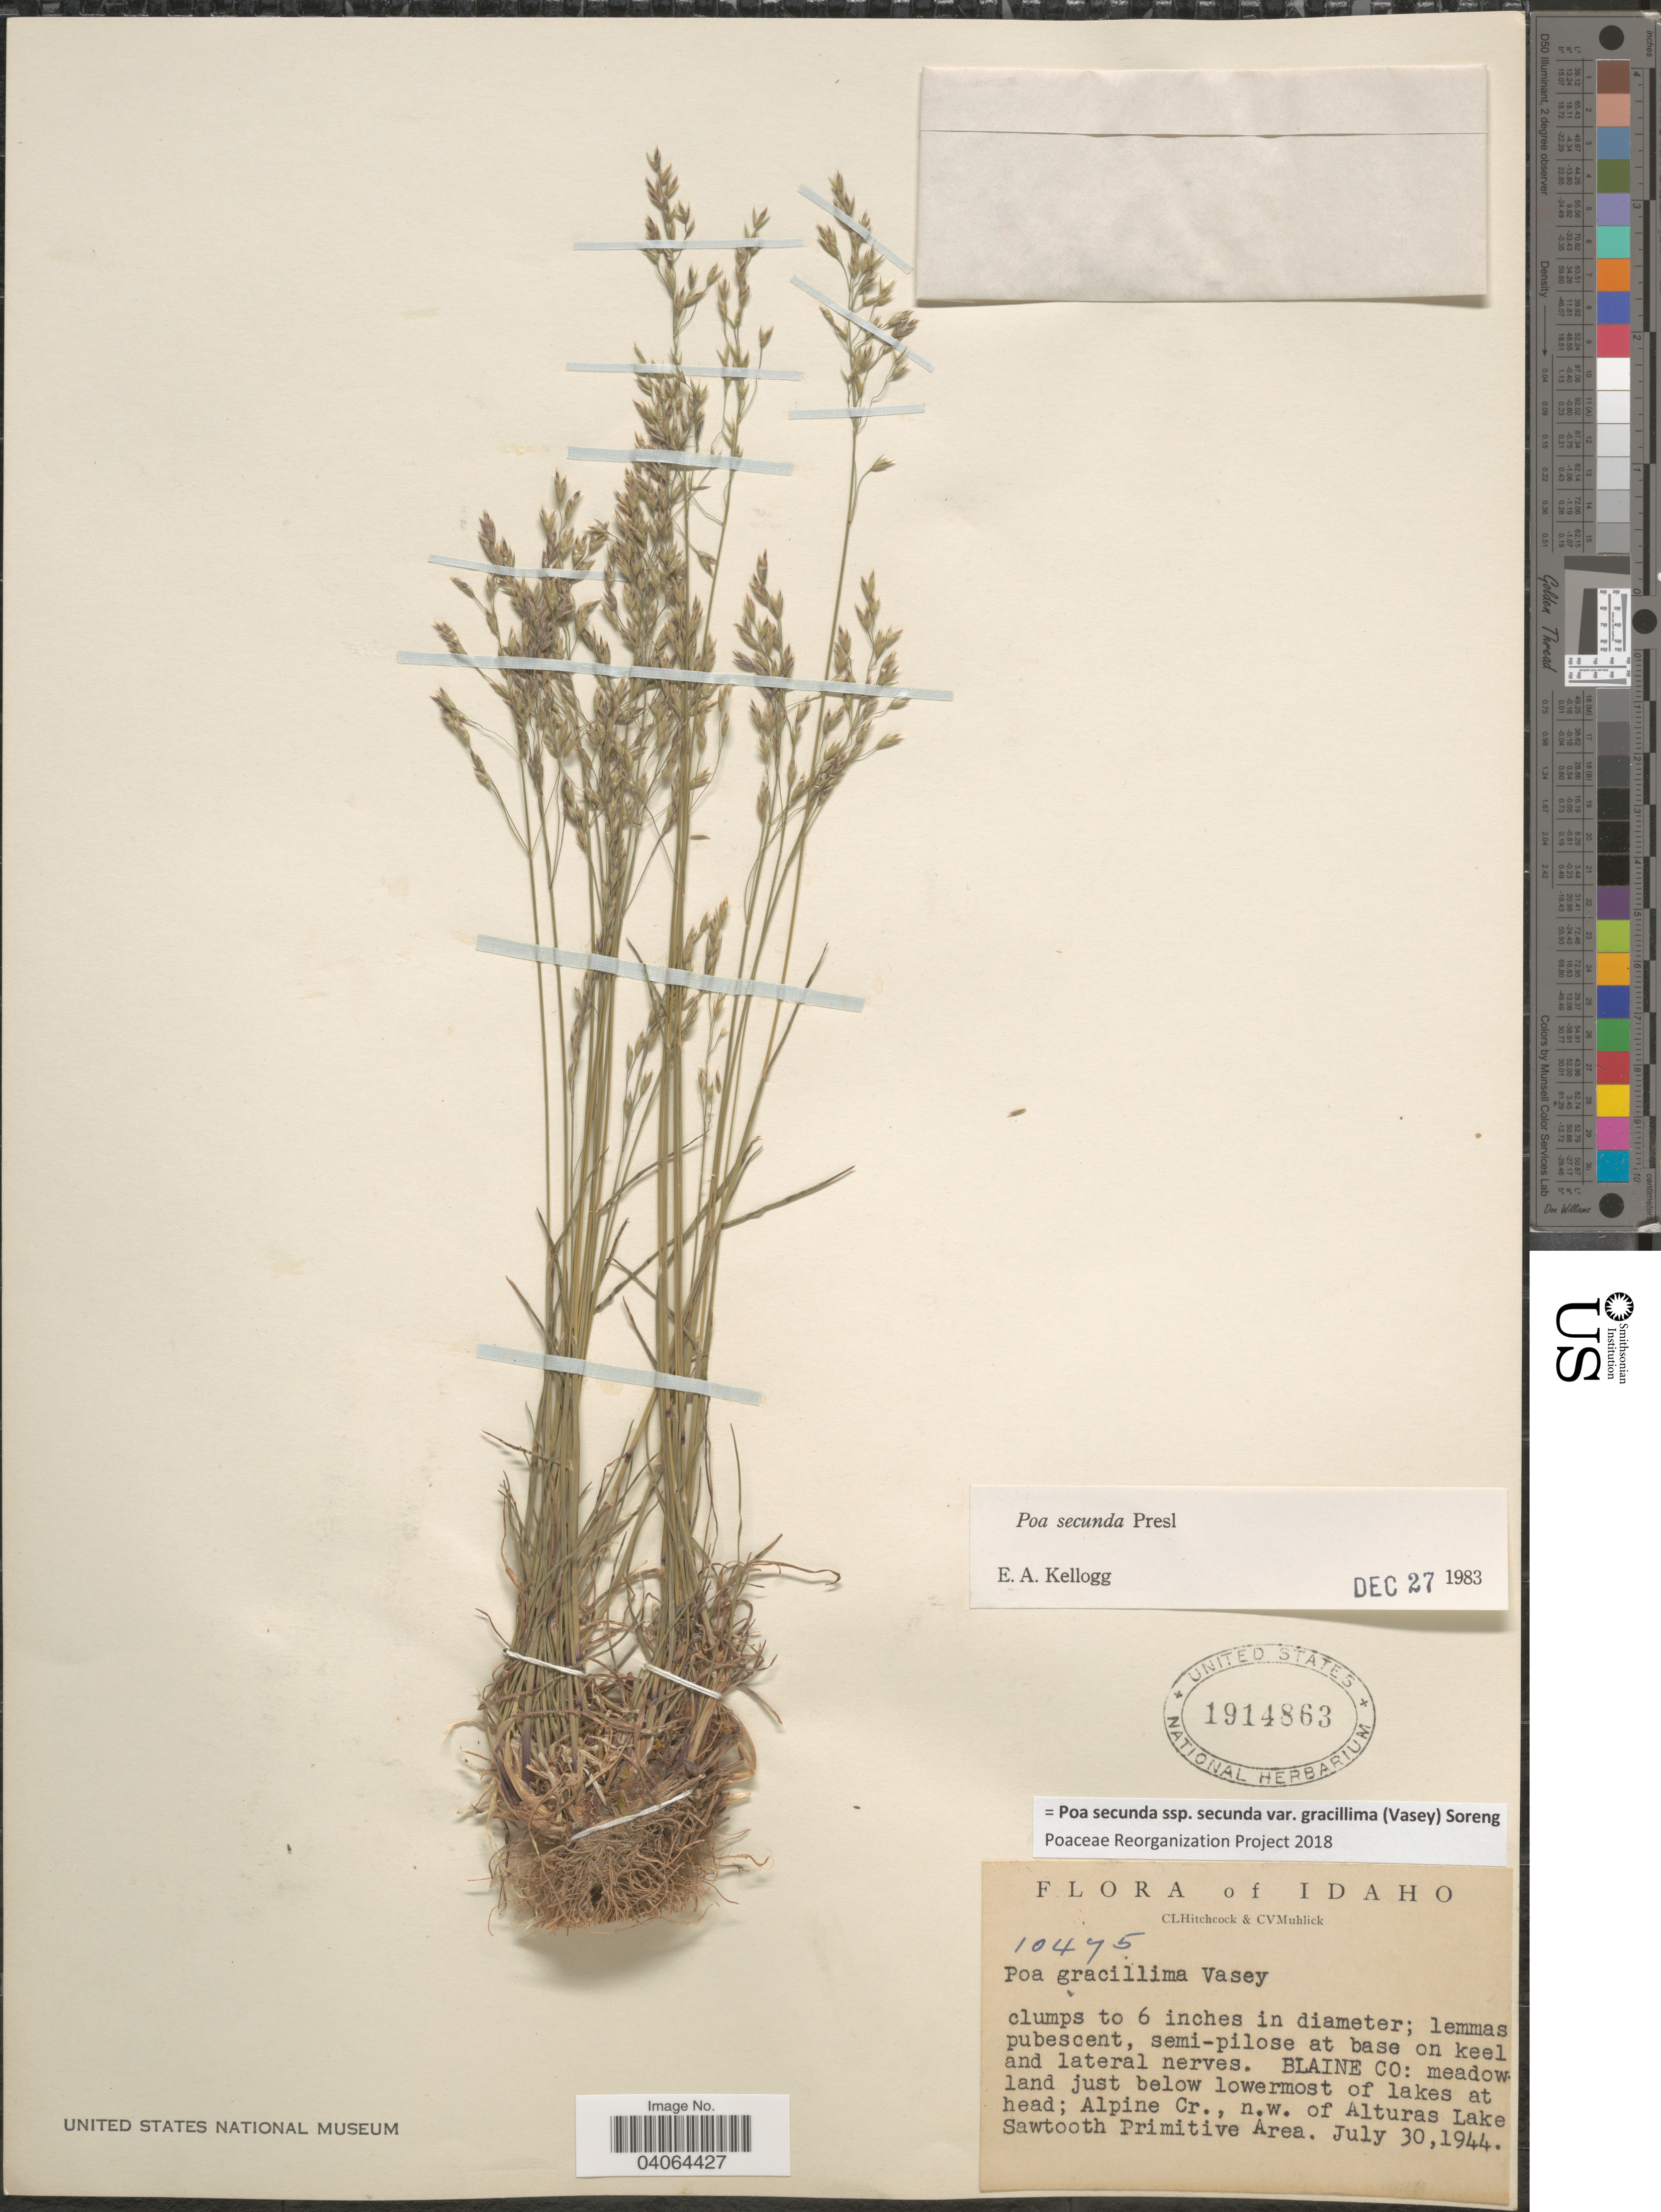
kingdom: Plantae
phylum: Tracheophyta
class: Liliopsida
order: Poales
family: Poaceae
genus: Poa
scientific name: Poa secunda subsp. secunda var. gracillima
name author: (Vasey) Soreng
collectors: C. L. Hitchcock & C. V. Muhlick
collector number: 10475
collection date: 1944-07-30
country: United States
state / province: Idaho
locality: Blaine Co: meadows land just below lowermost of lakes at head; Alpine Cr., n.w. of Alturas Lake. Sawtooth Primitive Area.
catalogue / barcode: US 1914863